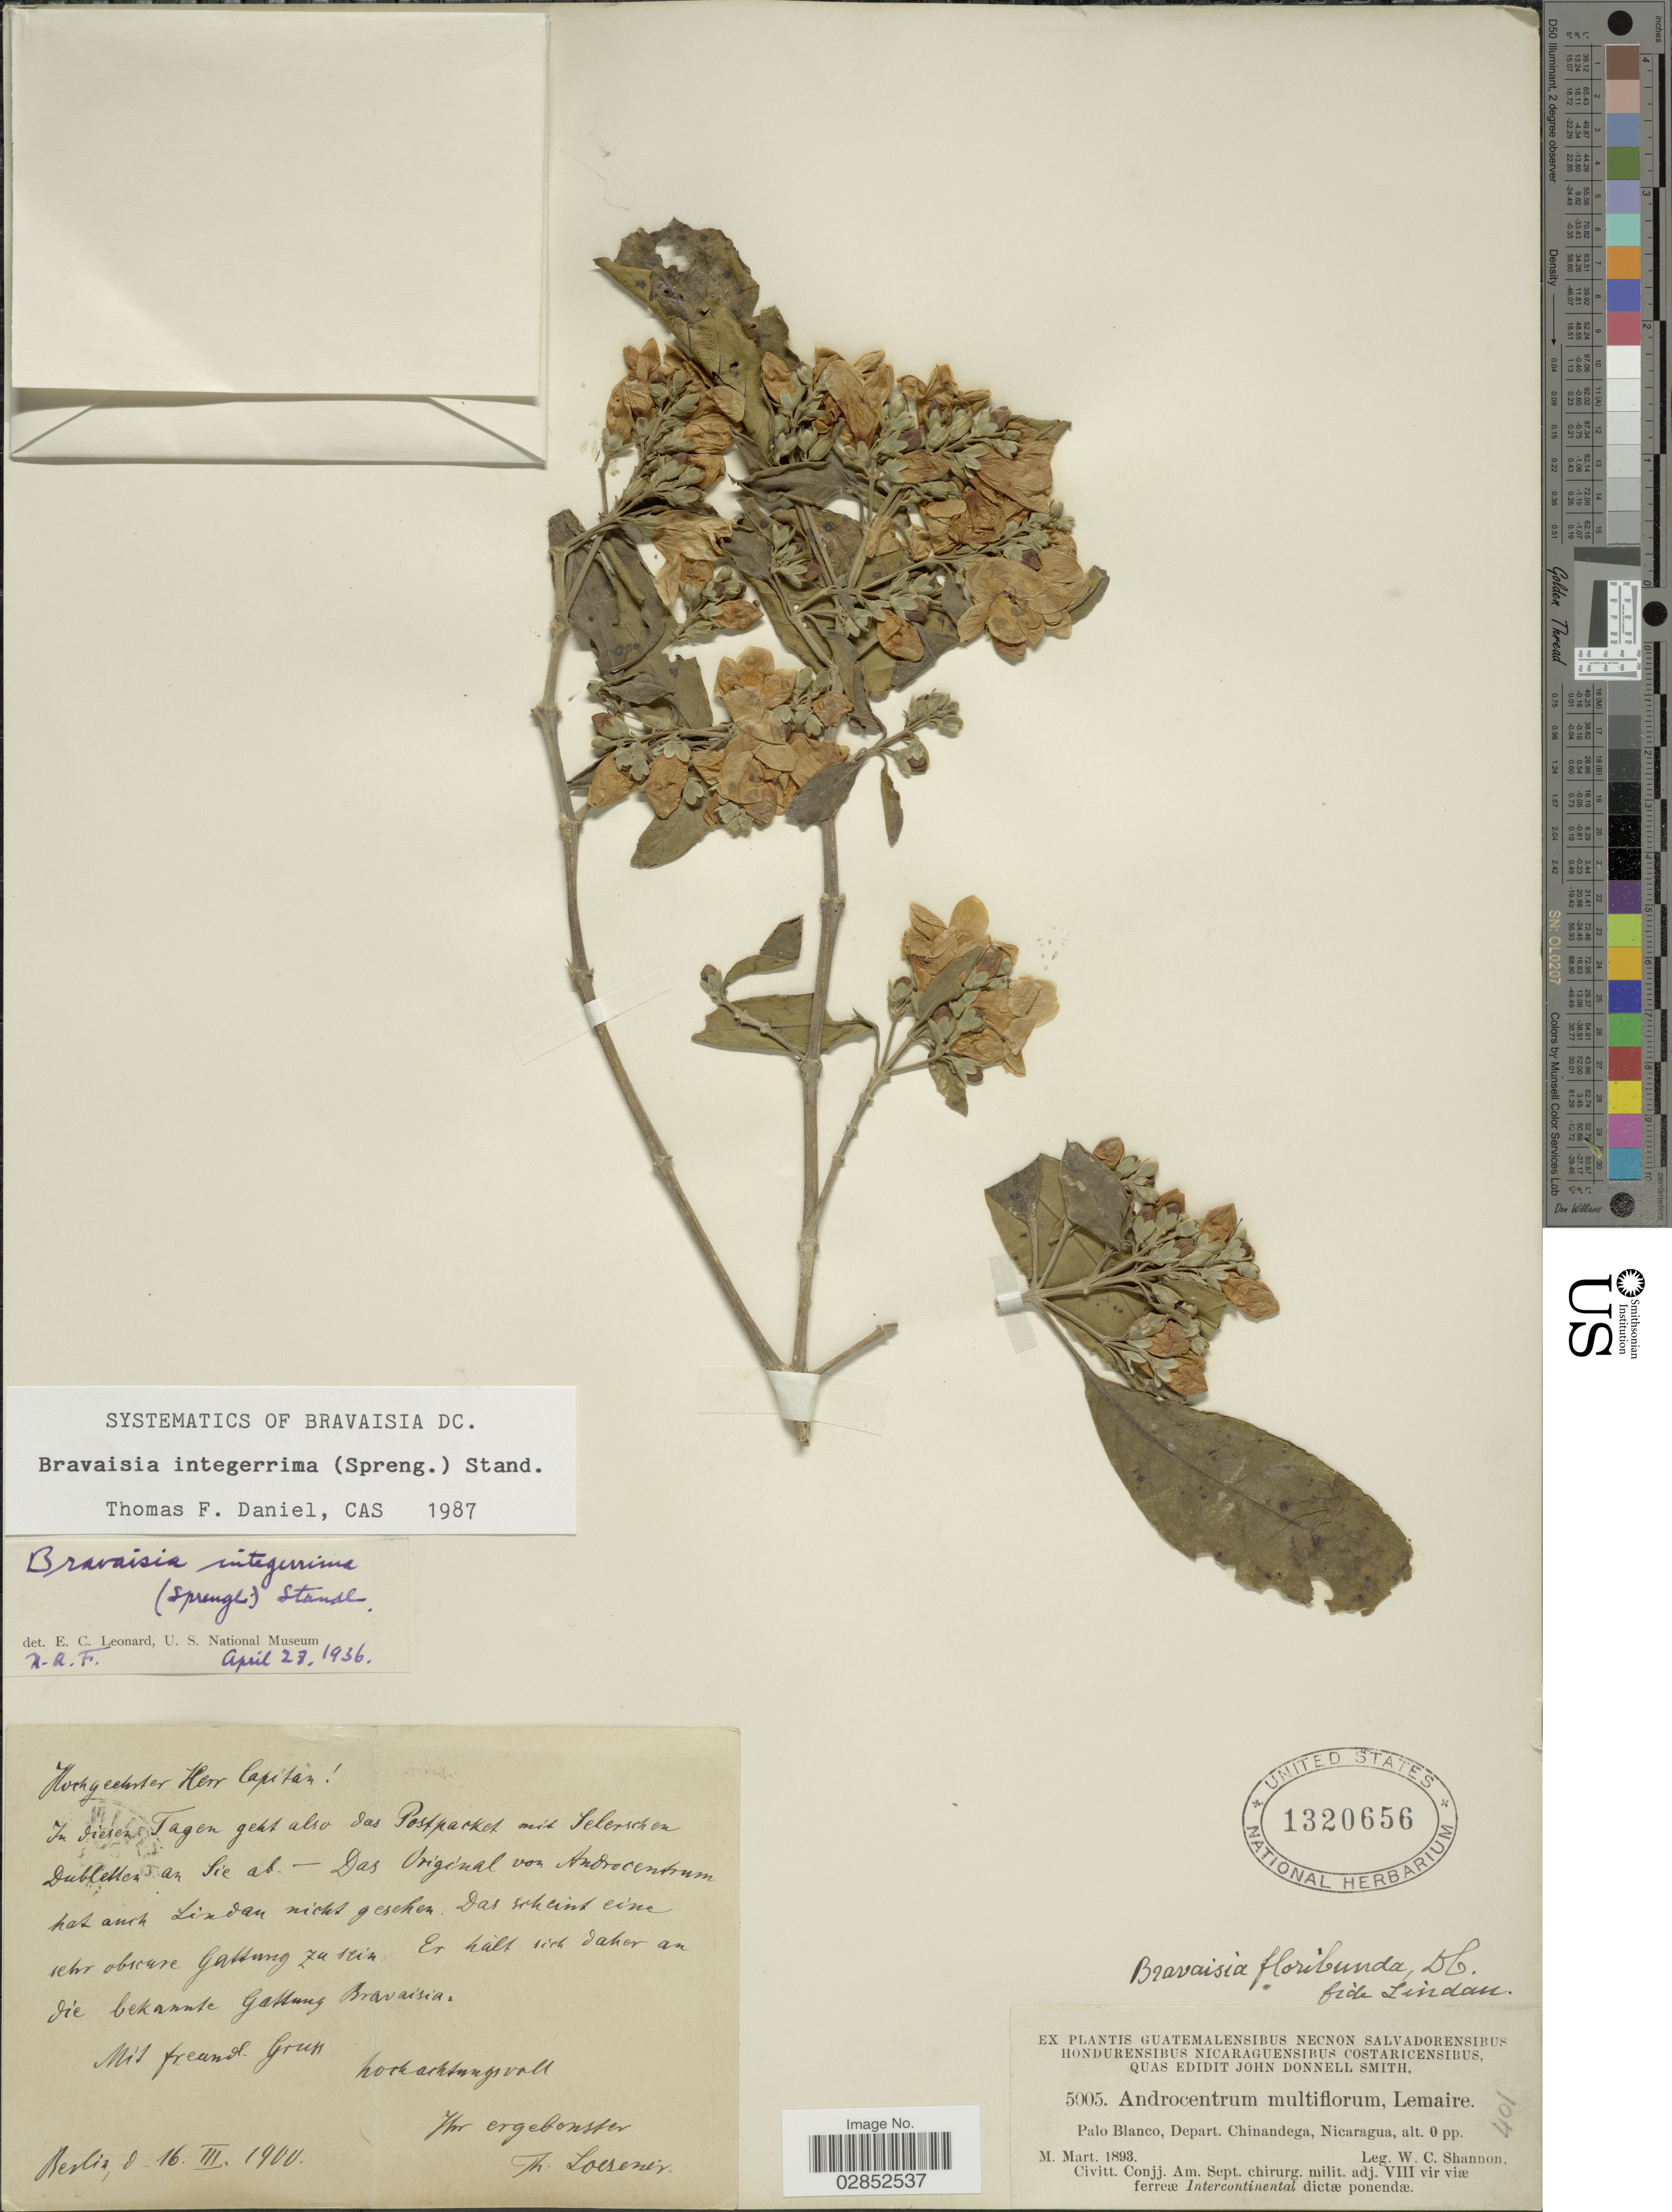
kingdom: Plantae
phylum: Tracheophyta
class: Magnoliopsida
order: Lamiales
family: Acanthaceae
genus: Bravaisia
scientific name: Bravaisia integerrima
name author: (Spreng.) Standl.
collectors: W. C. Shannon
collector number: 5005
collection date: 1893-03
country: Nicaragua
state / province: Chinandega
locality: Palo Blanco, Depart. Chinandega.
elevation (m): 0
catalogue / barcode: US 1320656